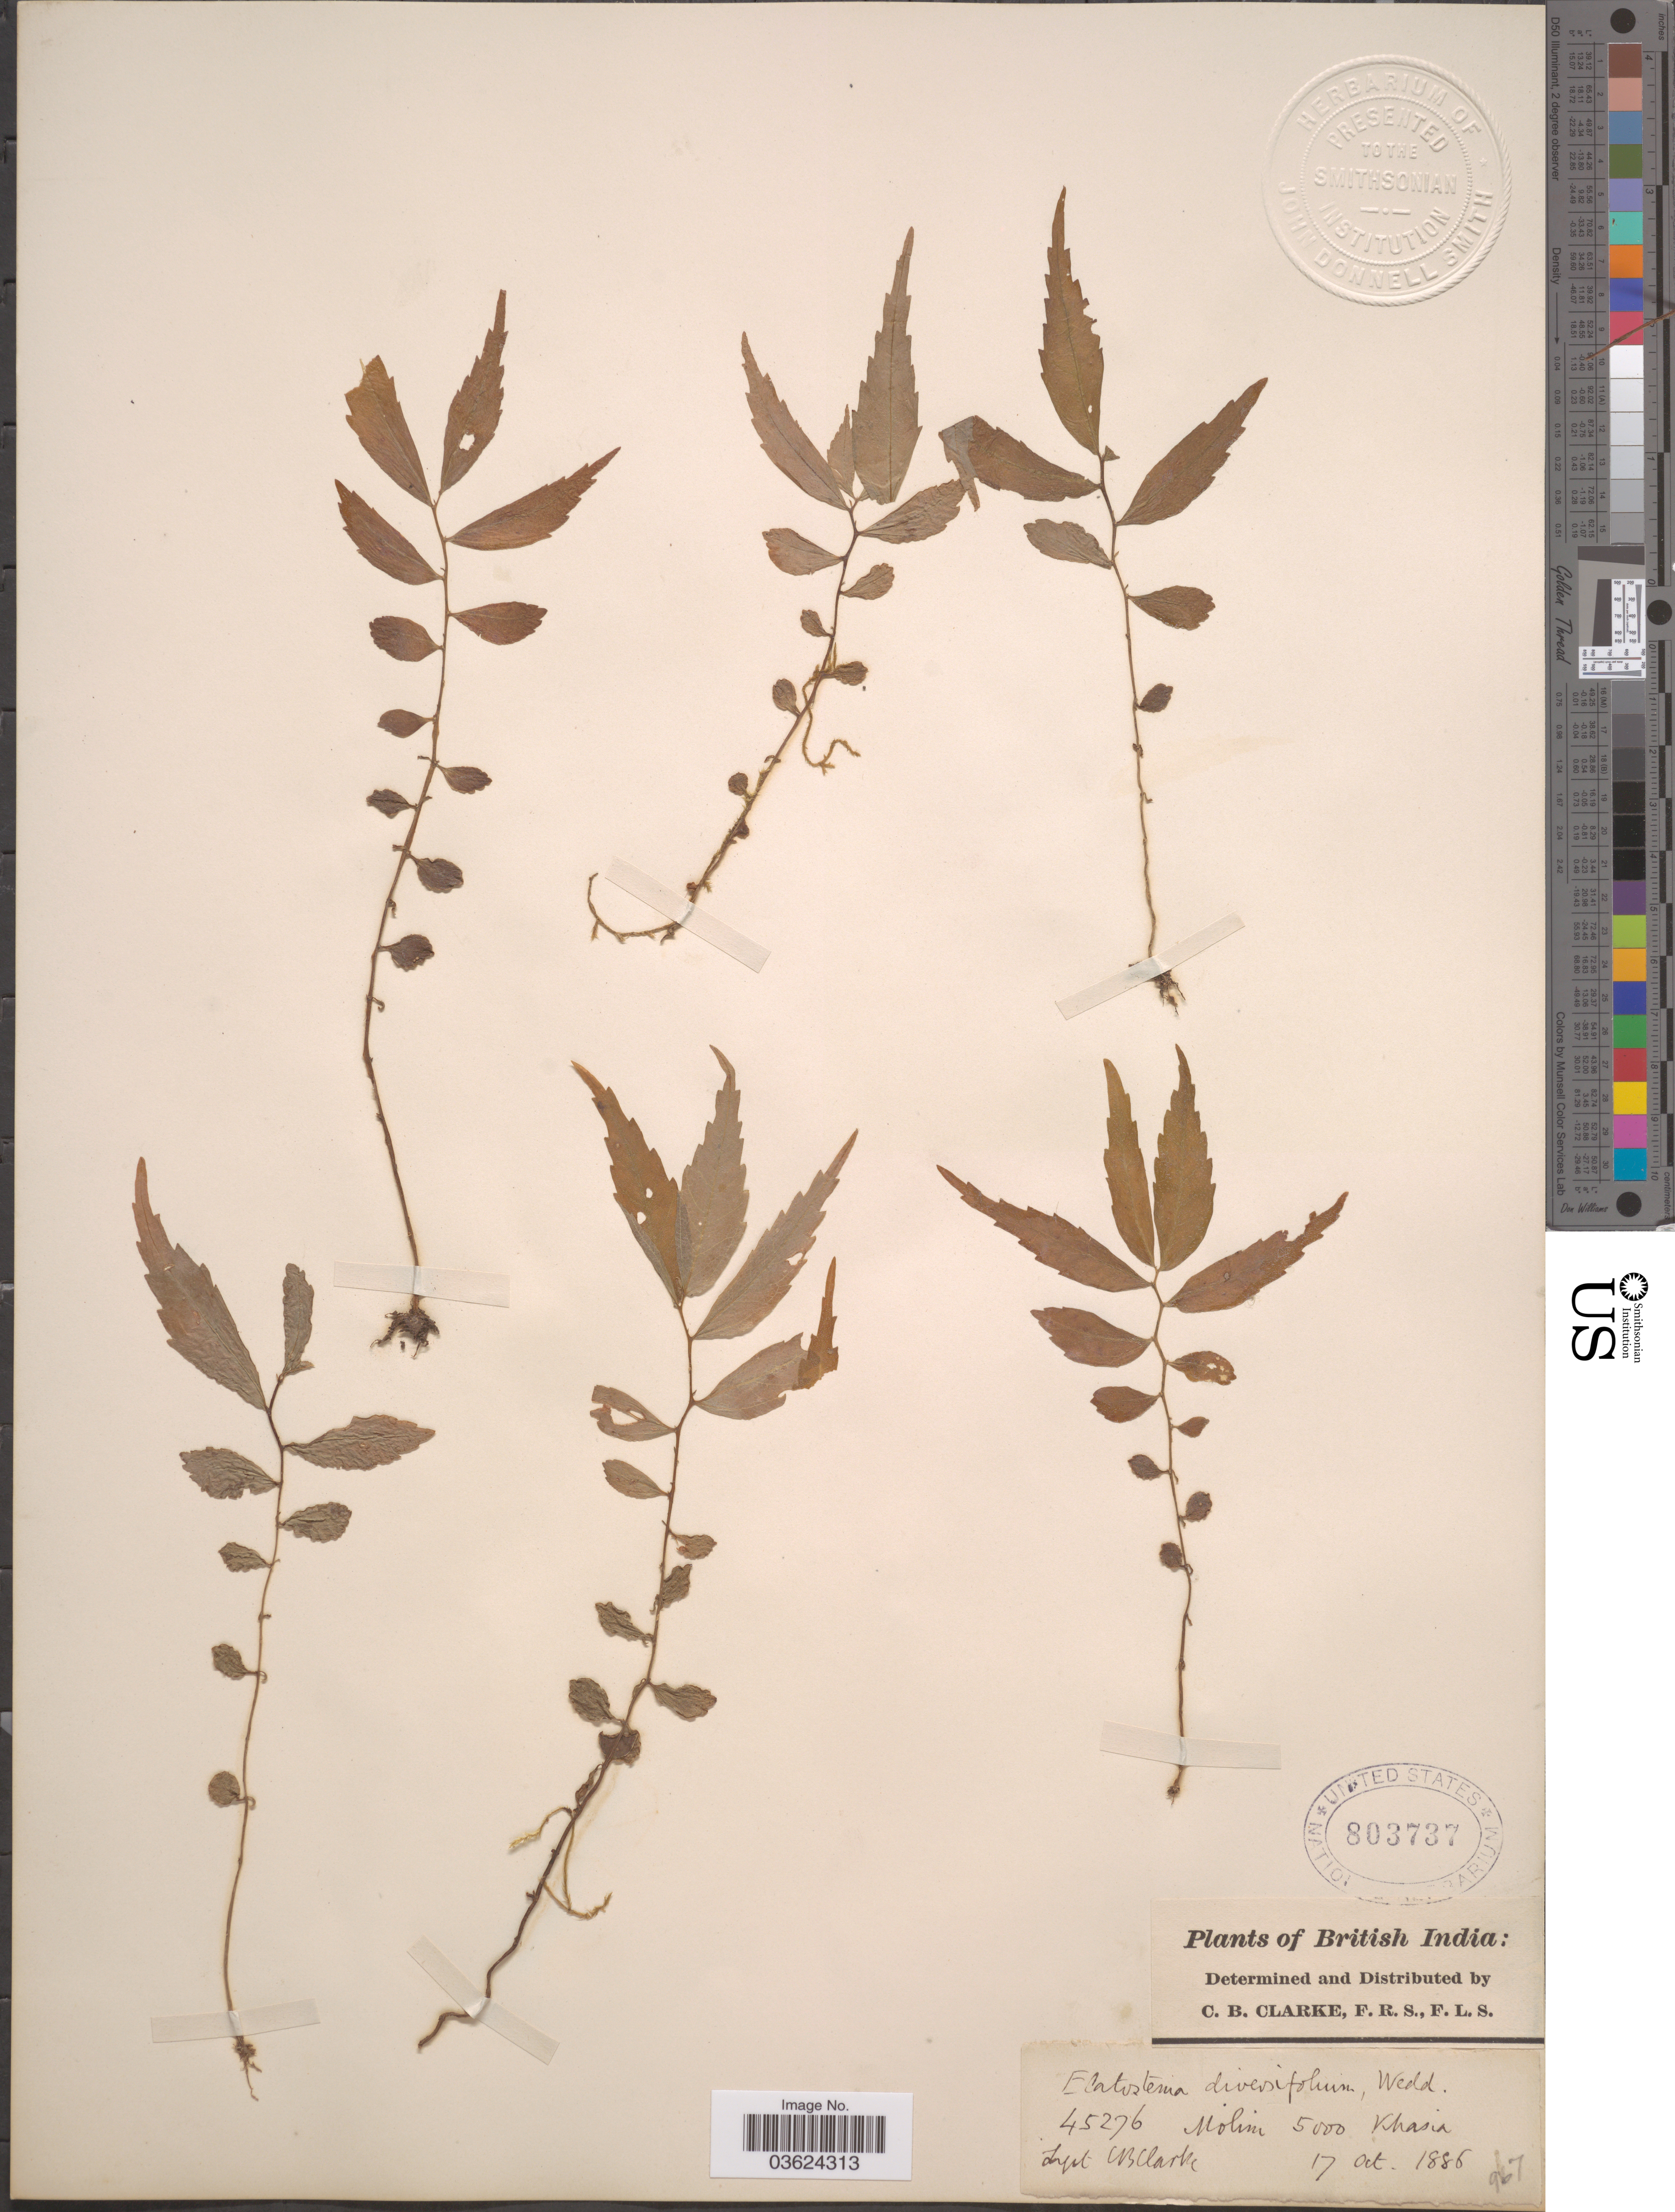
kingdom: Plantae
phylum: Tracheophyta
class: Magnoliopsida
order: Rosales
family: Urticaceae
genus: Elatostema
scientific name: Elatostema diversifolium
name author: Wedd.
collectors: C. B. Clarke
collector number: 45276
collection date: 1886-10-17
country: India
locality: British India. Molim. Khasia.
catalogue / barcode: US 803737